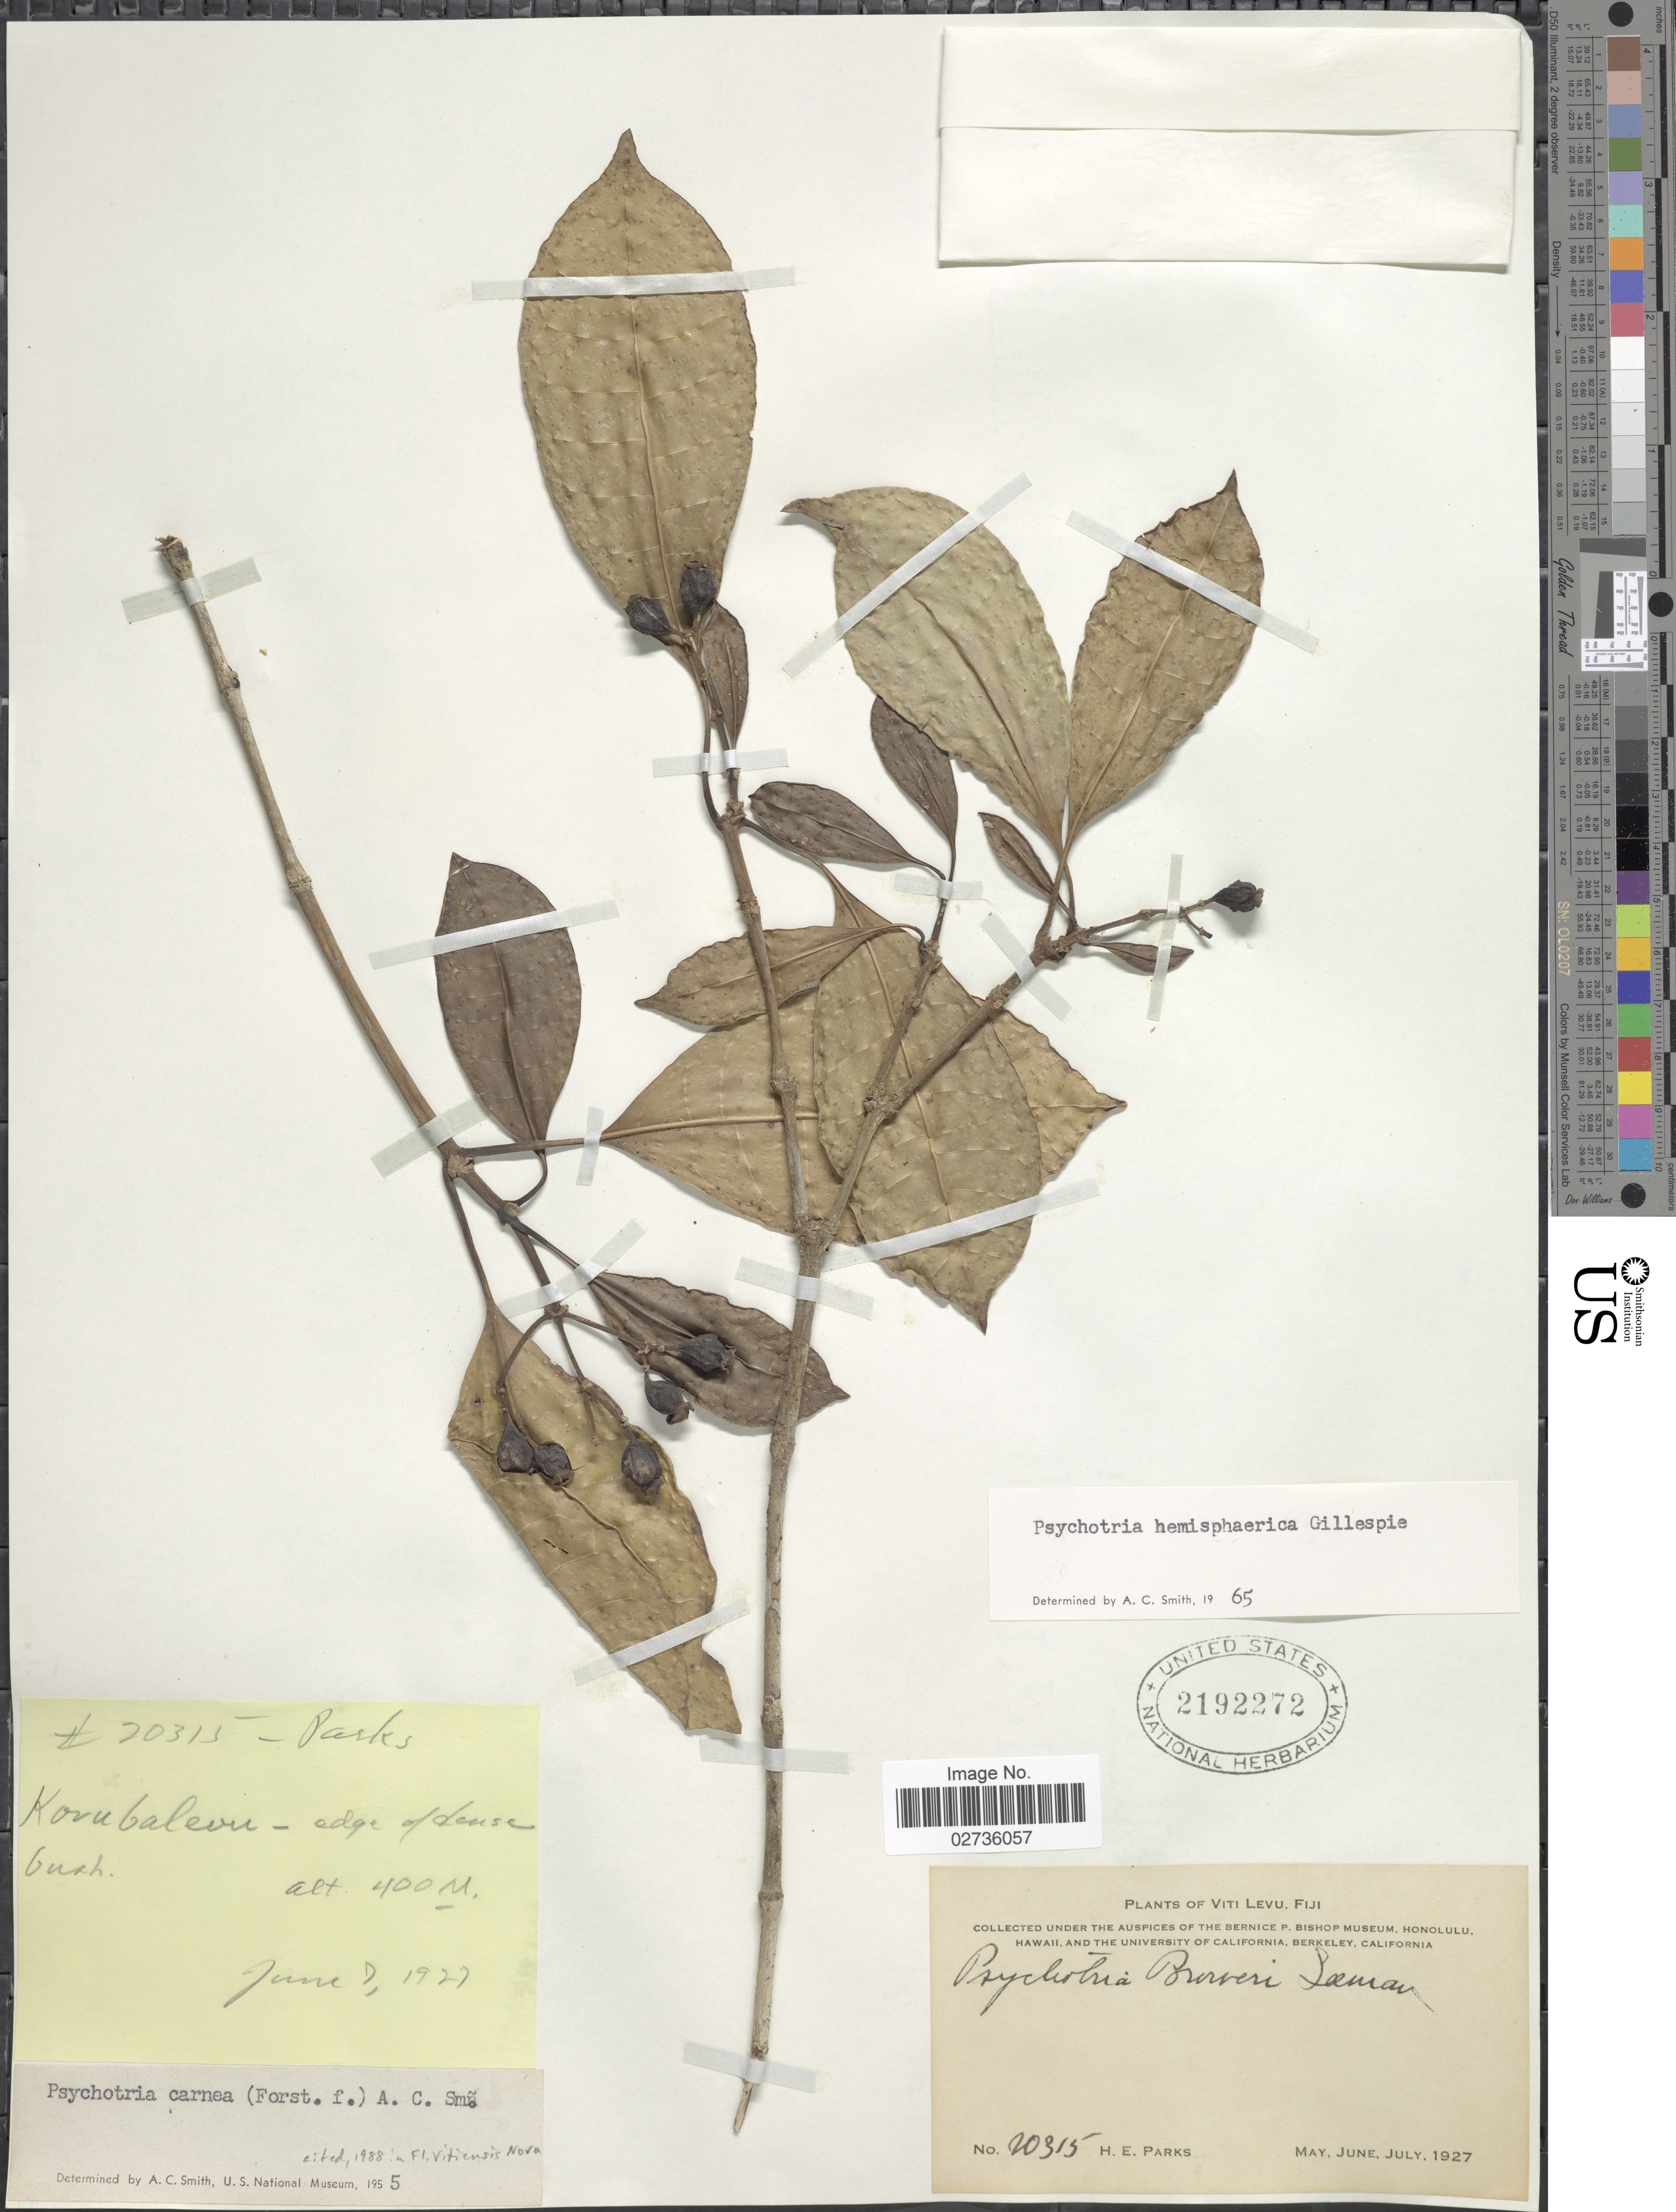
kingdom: Plantae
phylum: Tracheophyta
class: Magnoliopsida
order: Gentianales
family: Rubiaceae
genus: Psychotria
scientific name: Psychotria carnea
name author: (G. Forst.) A.C. Sm.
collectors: H. E. Parks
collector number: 20315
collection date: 1927-06-07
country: Fiji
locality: Viti Levu. Korubalevu.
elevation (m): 400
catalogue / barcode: US 2192272